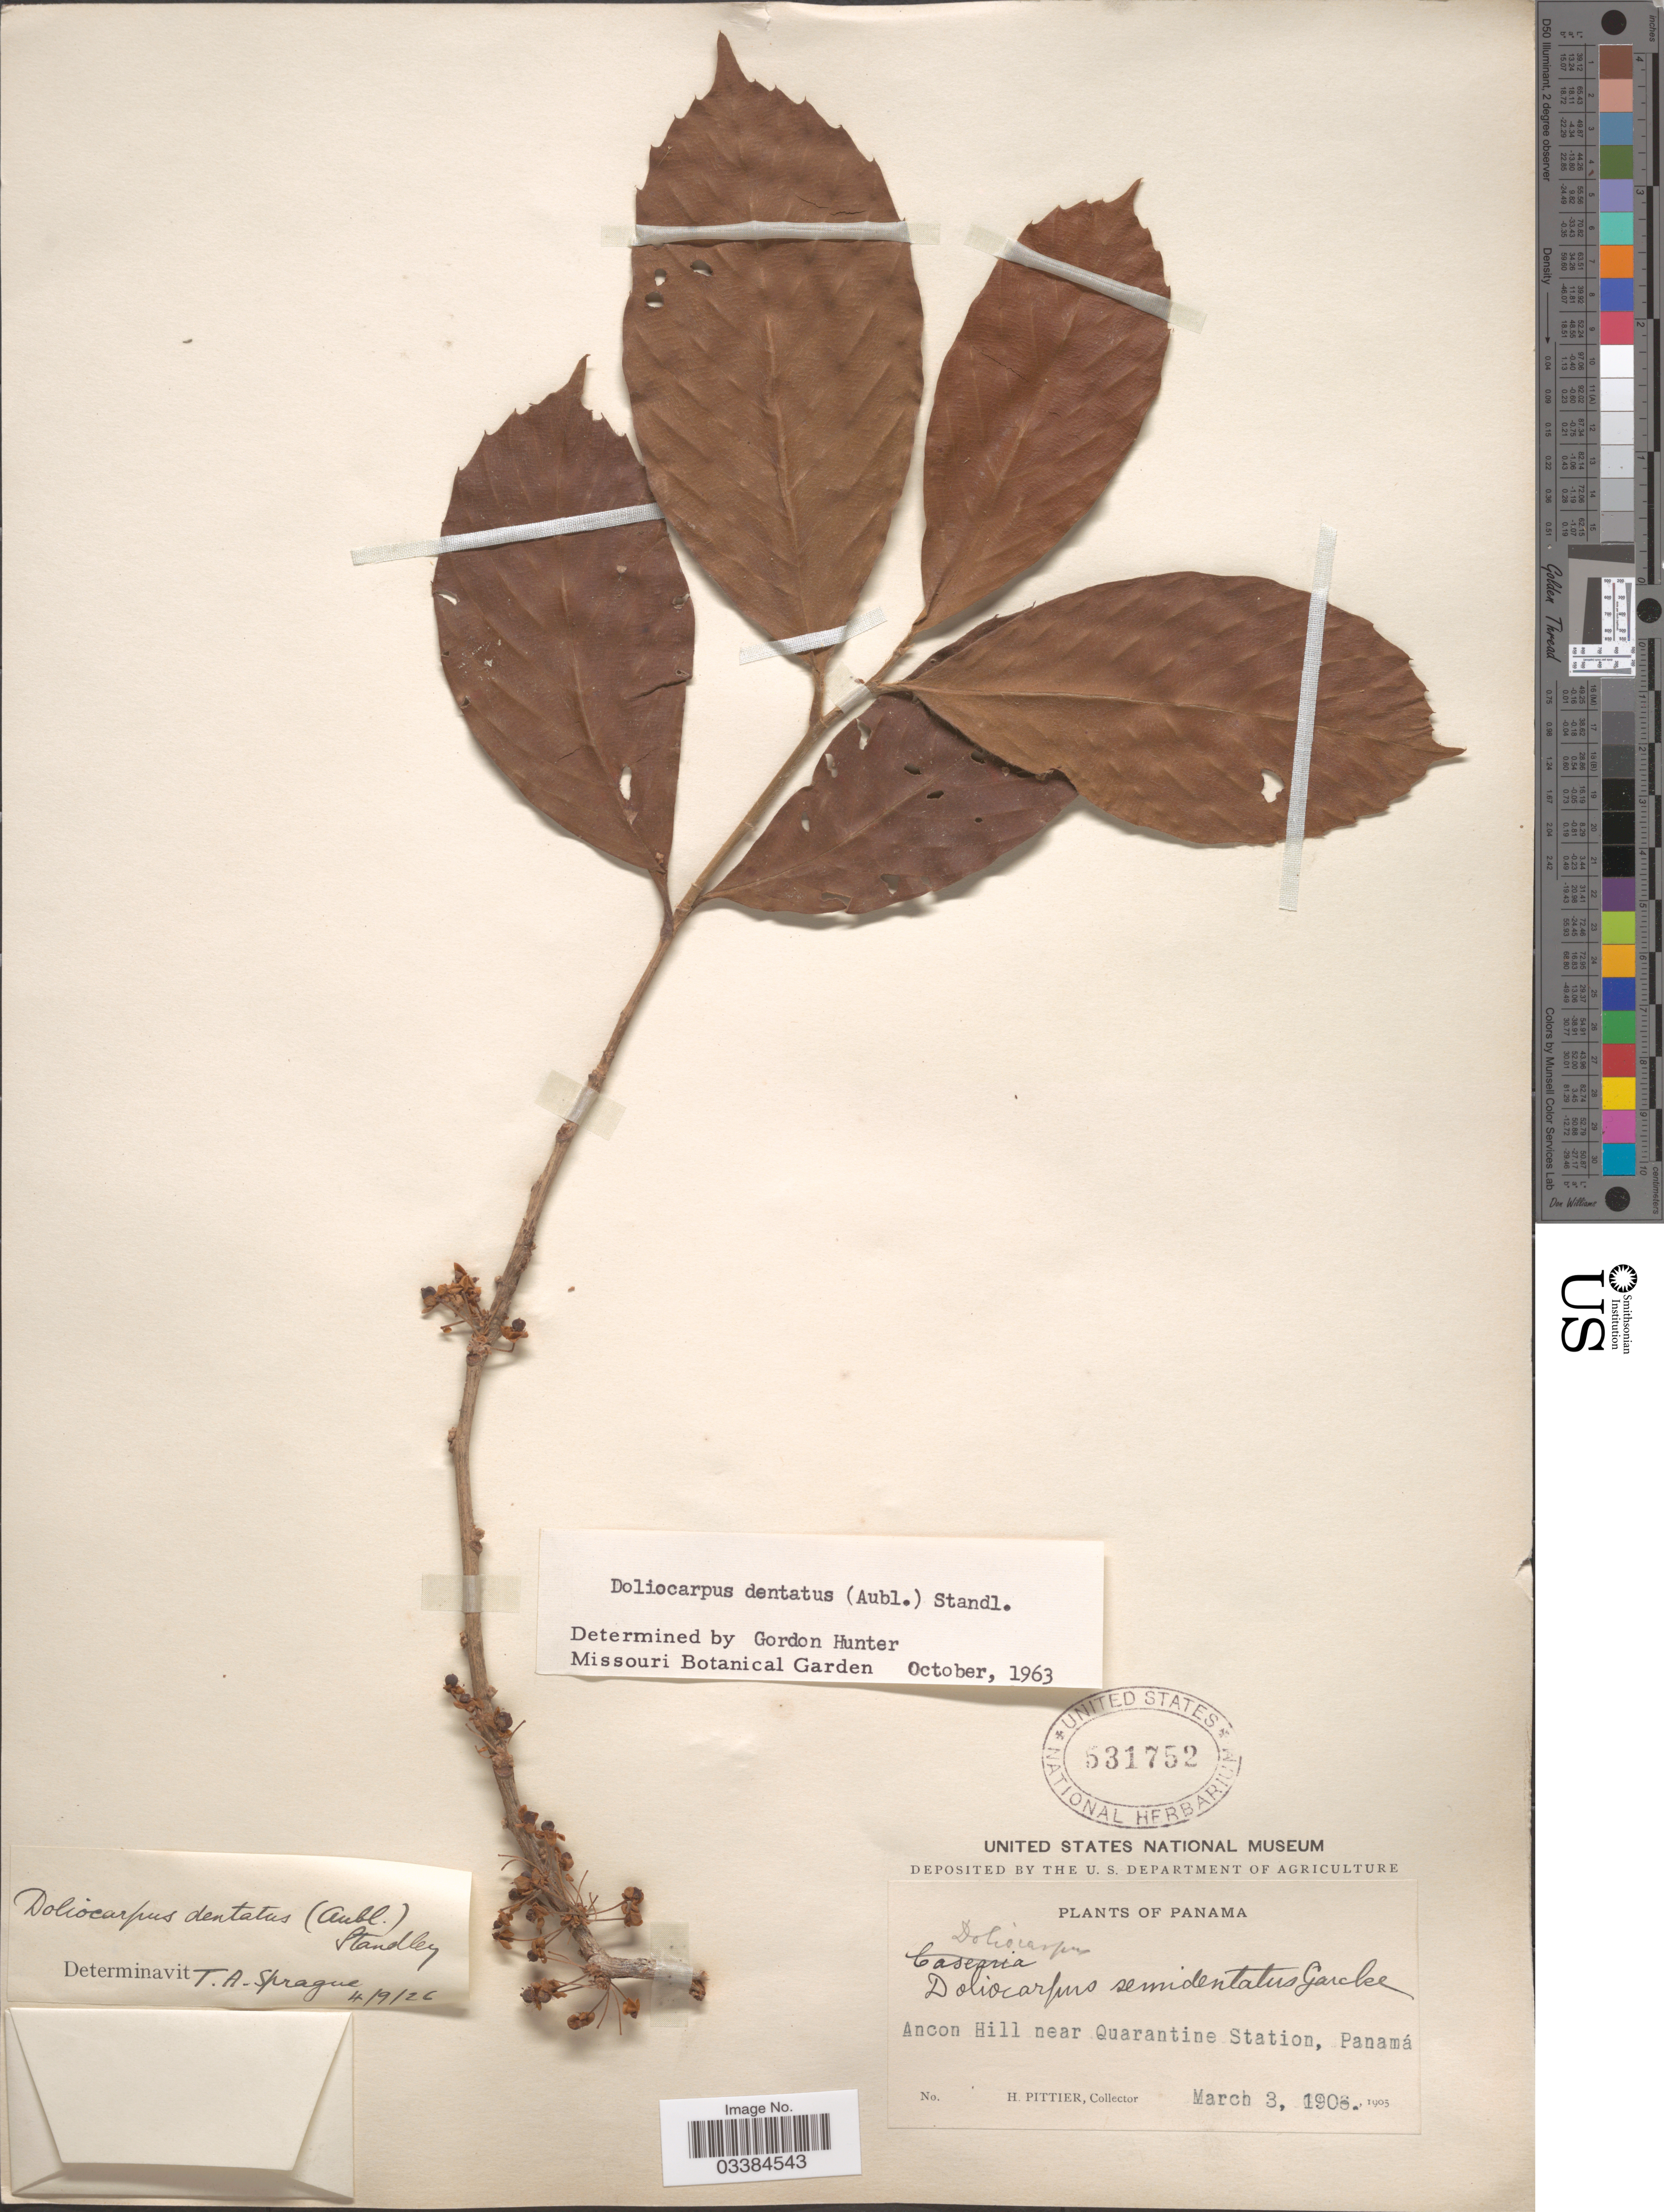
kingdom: Plantae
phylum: Tracheophyta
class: Magnoliopsida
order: Dilleniales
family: Dilleniaceae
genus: Doliocarpus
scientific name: Doliocarpus dentatus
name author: (Aubl.) Standl.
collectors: H. F. Pittier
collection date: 1906-03-03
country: Panama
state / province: Panamá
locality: Ancon Hill near Quarantine Station.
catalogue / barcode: US 531752